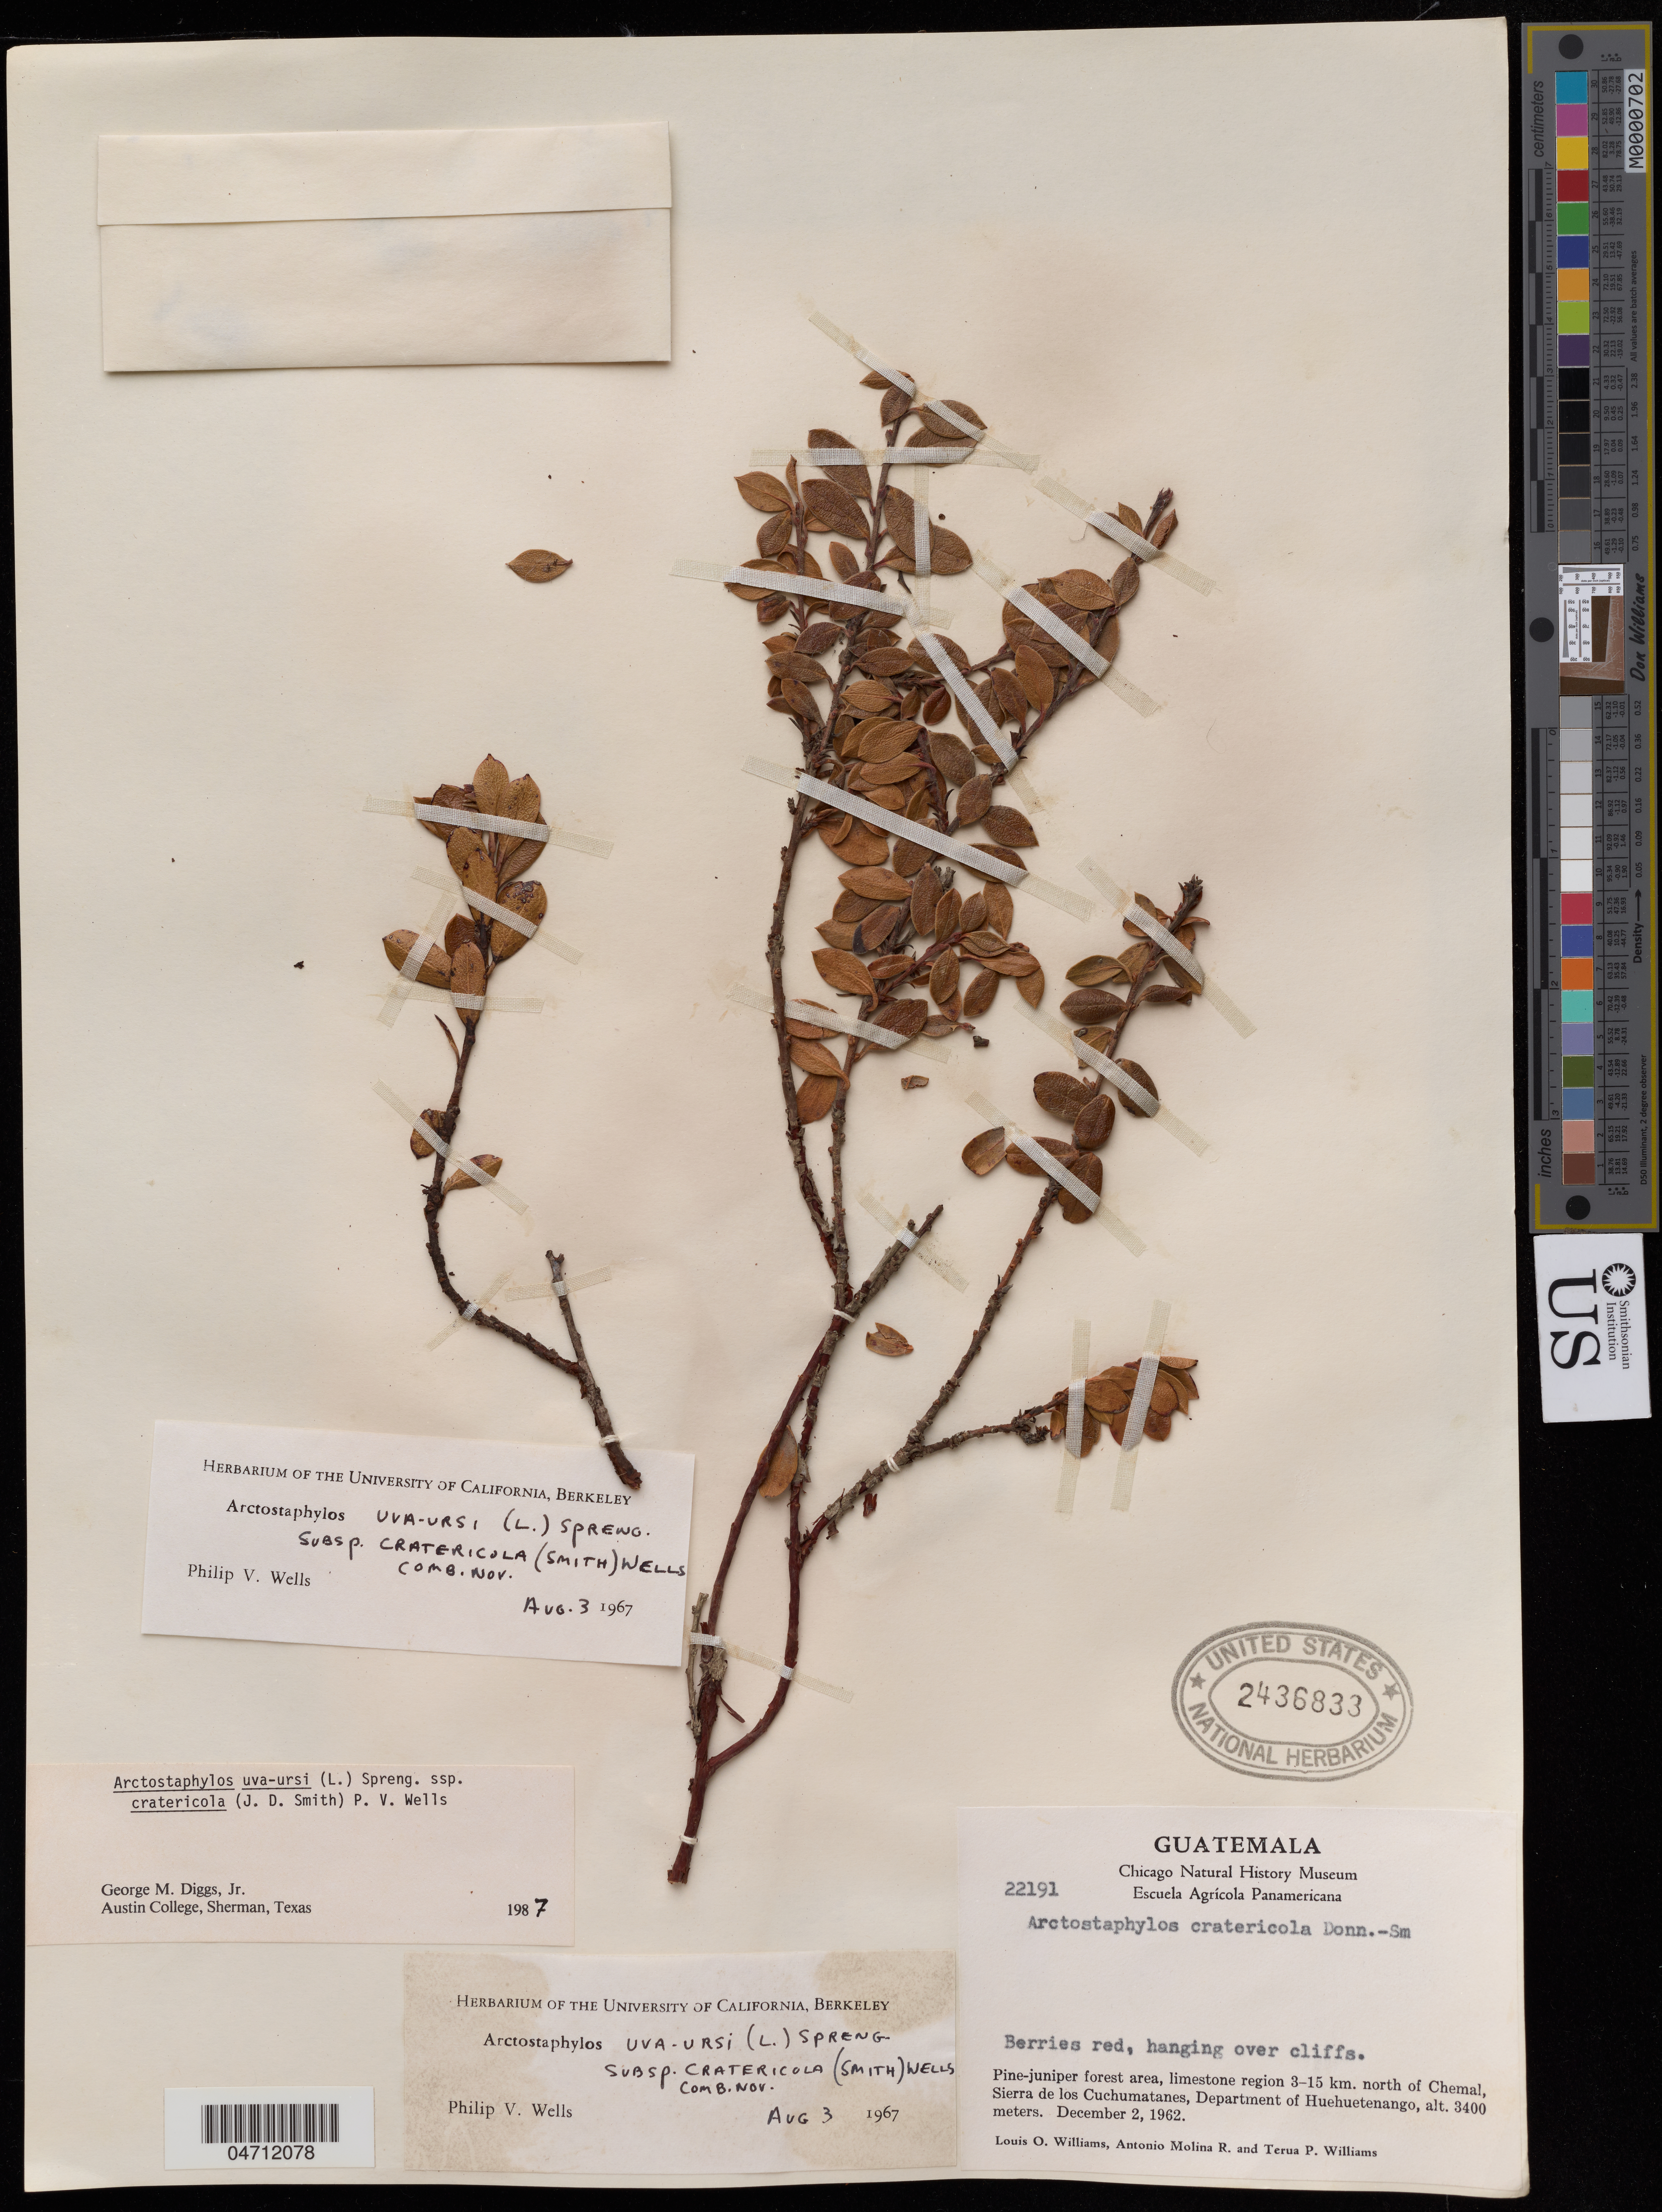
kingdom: Plantae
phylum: Tracheophyta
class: Magnoliopsida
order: Ericales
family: Ericaceae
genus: Arctostaphylos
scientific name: Arctostaphylos uva-ursi subsp. cratericola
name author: (Donn. Sm.) P.V. Wells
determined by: Diggs, George Minor, Jr.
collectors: L. O. Williams, A. Molina R. & T. P. Williams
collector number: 22191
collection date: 1962-12-02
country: Guatemala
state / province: Huehuetenango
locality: Pine juniper forest area, limestone region 3-15 km. north of Chemal, Sierra de los Cuchumatanes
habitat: Hanging over cliffs.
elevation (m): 3400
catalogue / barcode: US 2436833